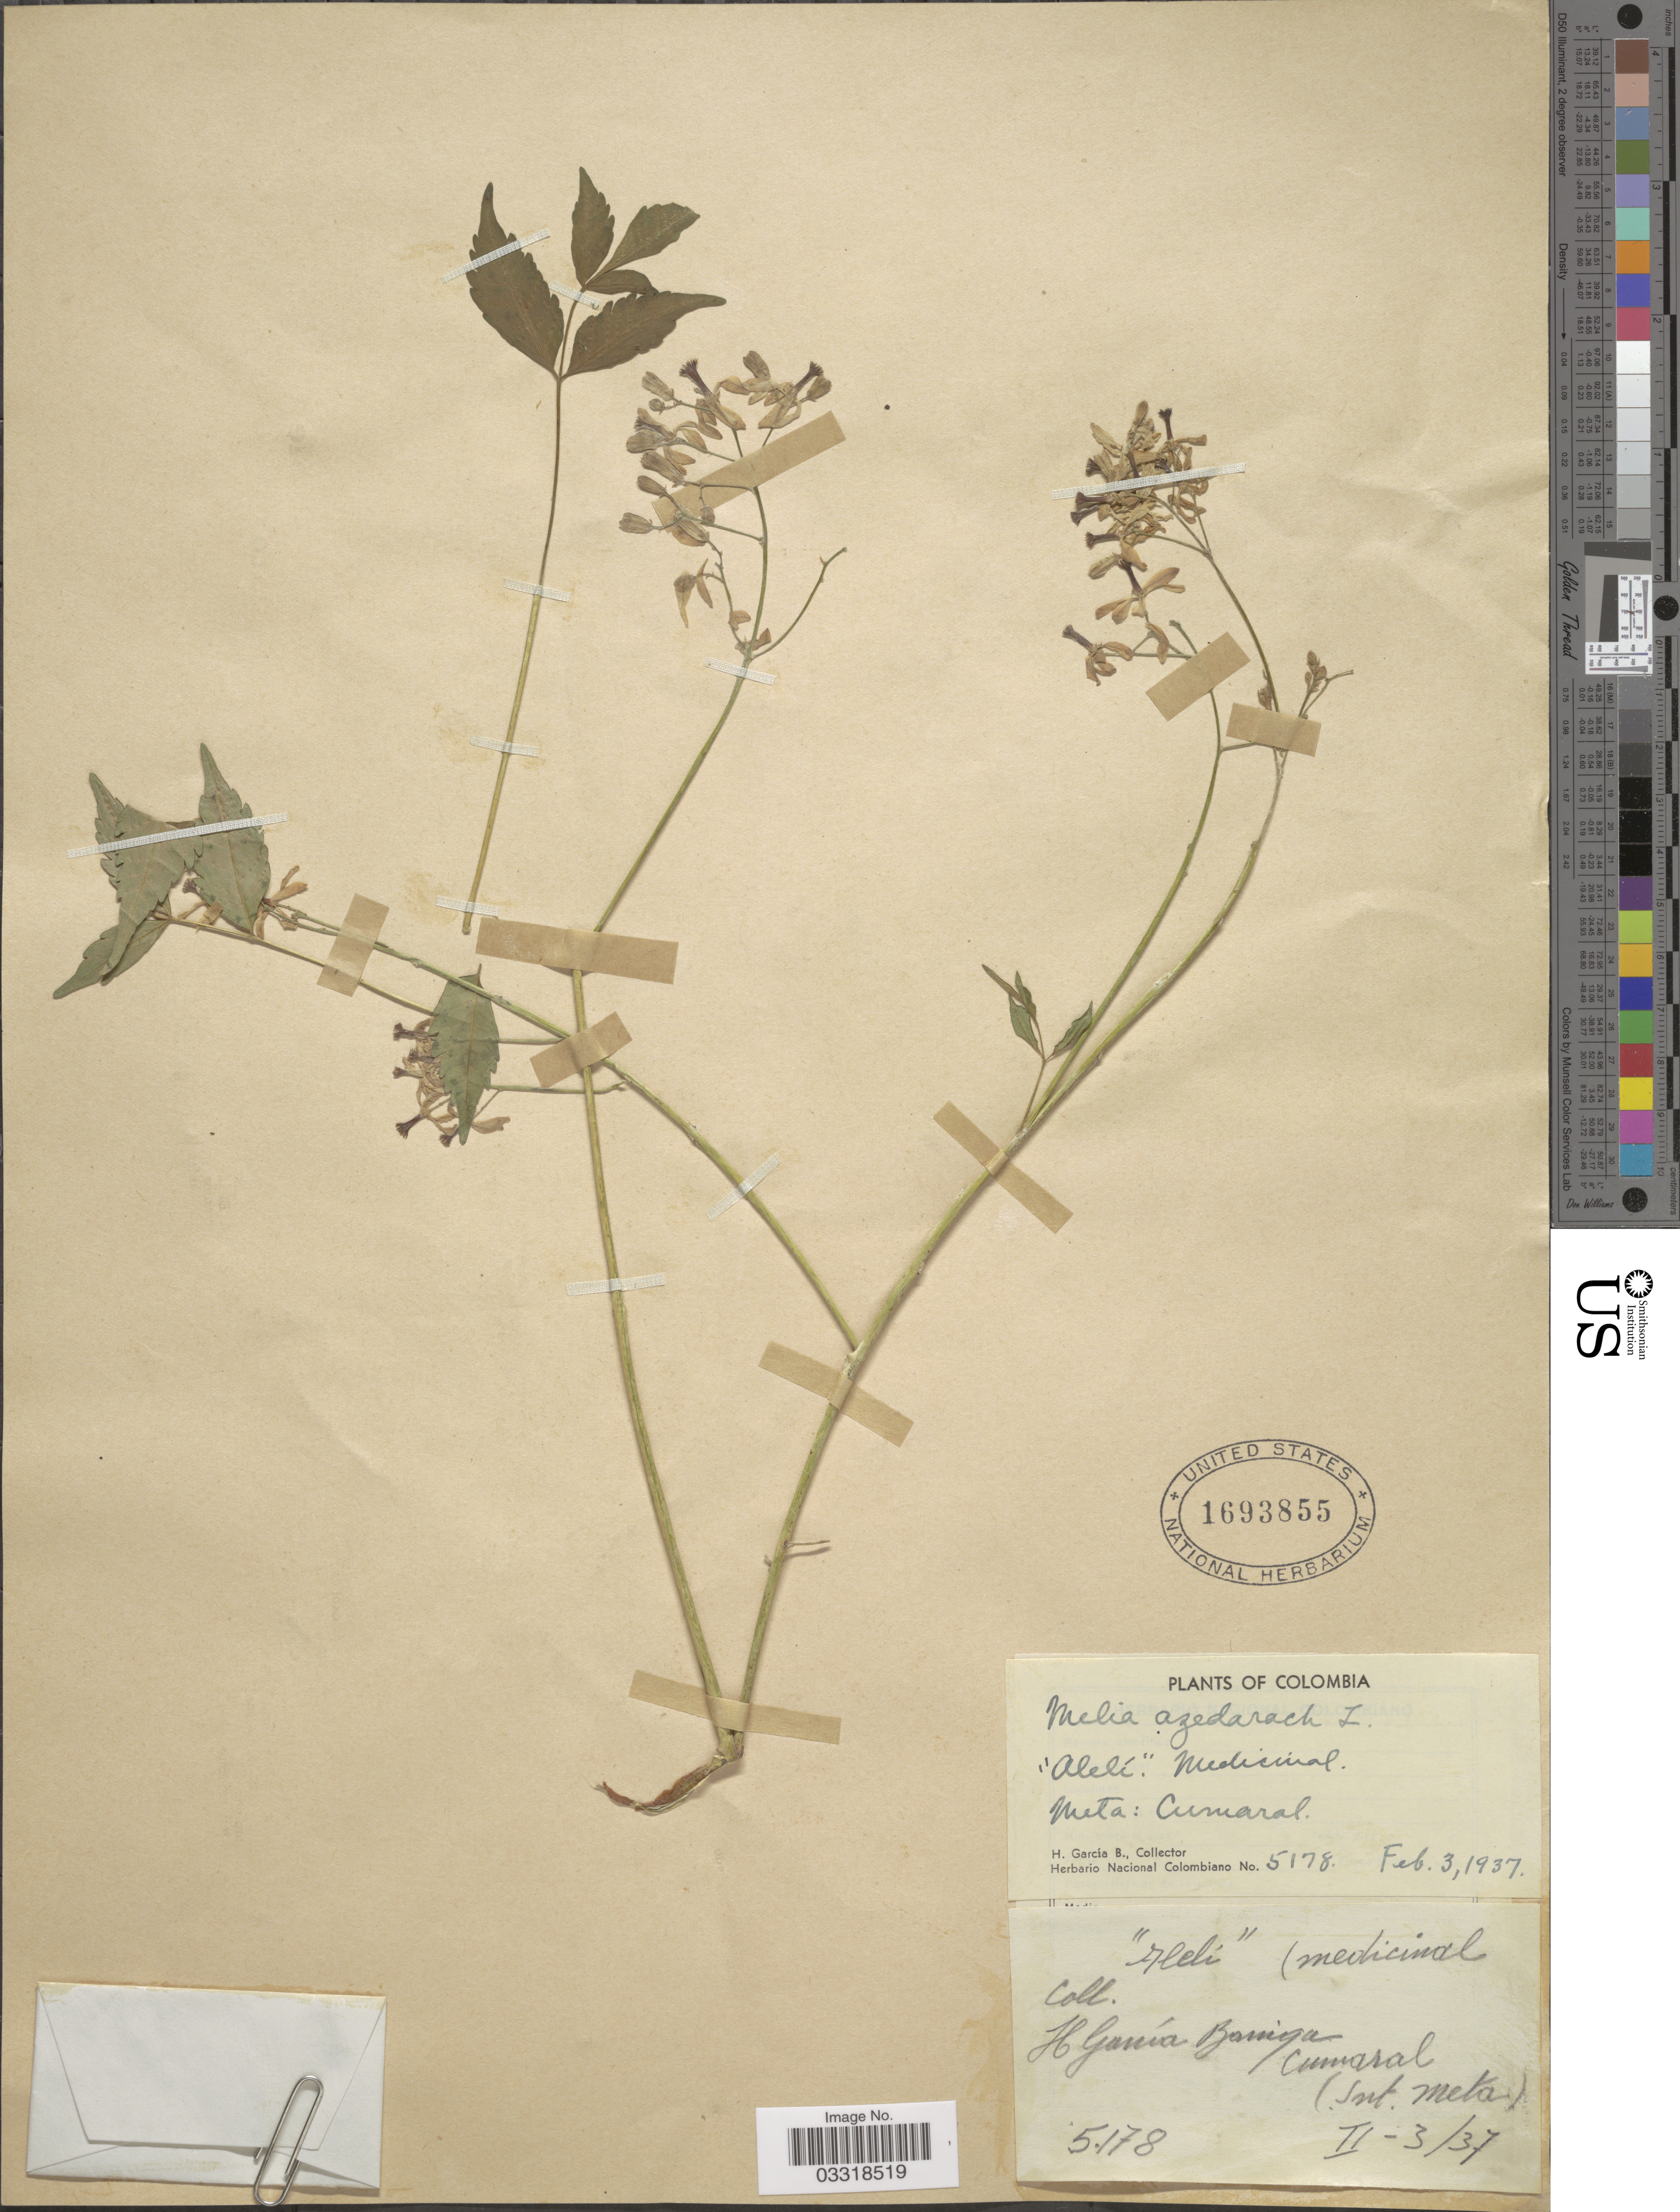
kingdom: Plantae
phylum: Tracheophyta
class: Magnoliopsida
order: Sapindales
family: Meliaceae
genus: Melia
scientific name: Melia azedarach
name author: L.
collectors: H. García Barriga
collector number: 5178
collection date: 1937-02-03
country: Colombia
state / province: Meta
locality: Cumaral.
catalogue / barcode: US 1693855